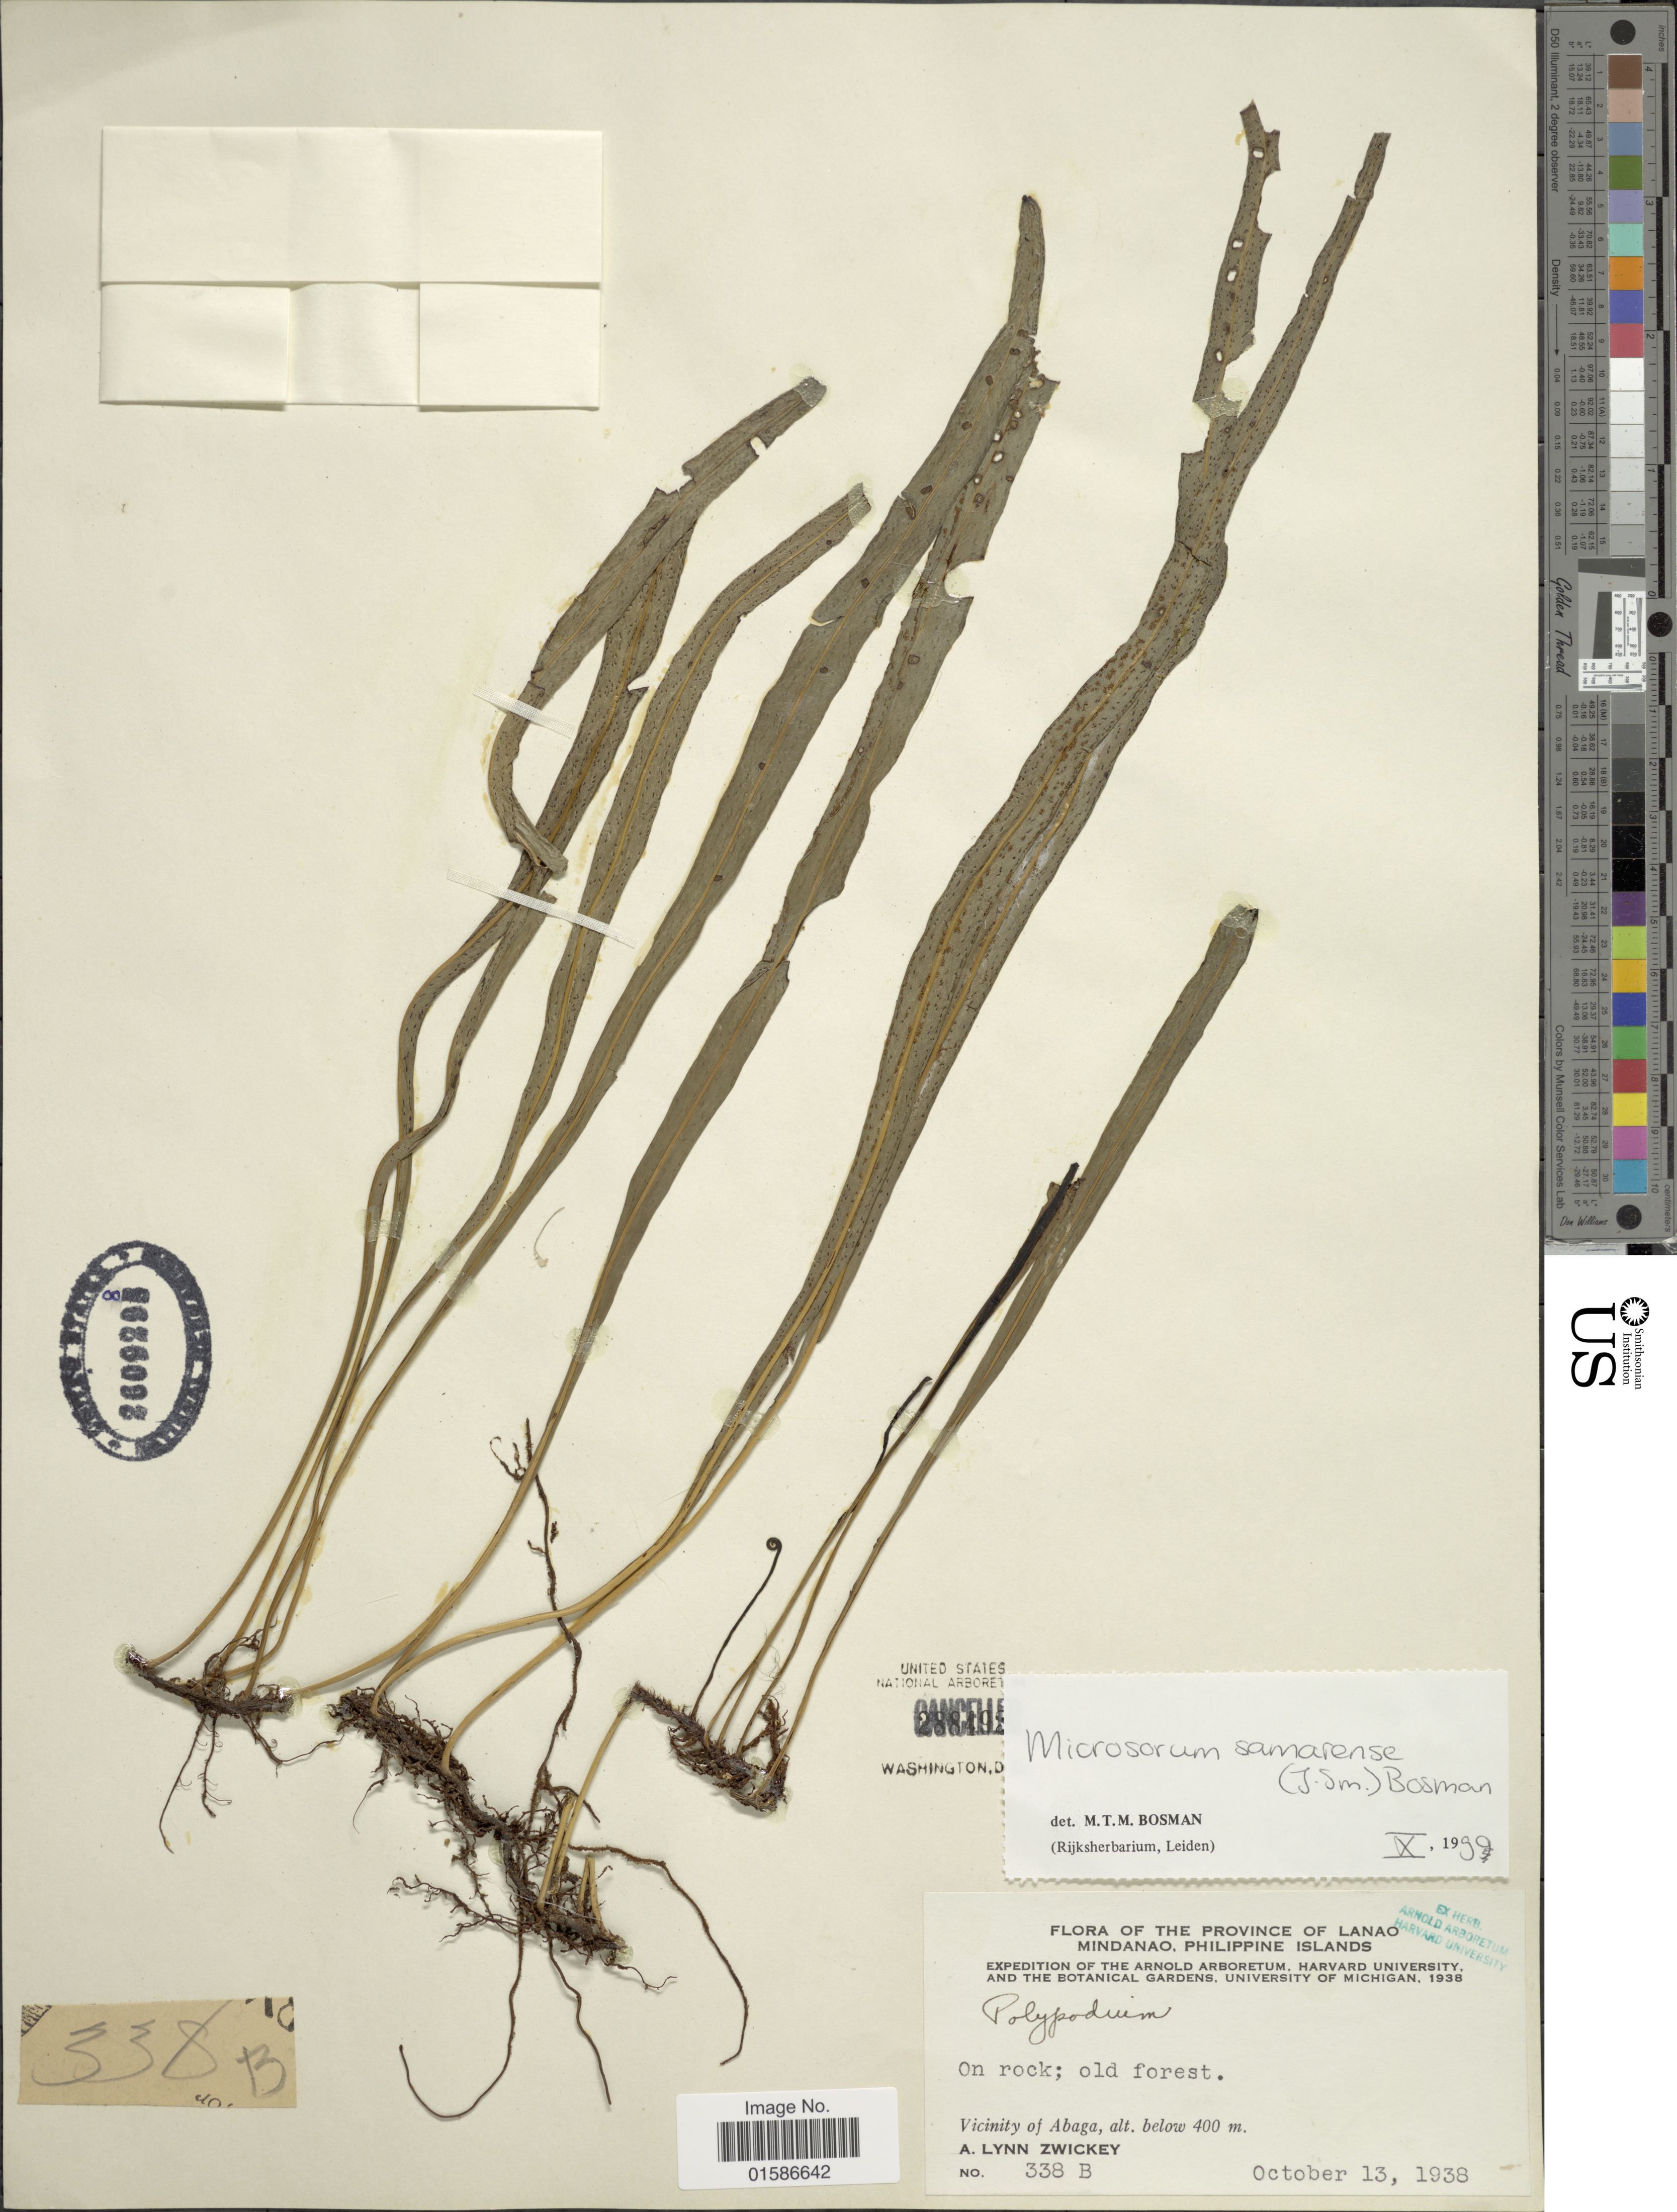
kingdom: Plantae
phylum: Tracheophyta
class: Polypodiopsida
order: Polypodiales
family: Polypodiaceae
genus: Microsorum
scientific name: Microsorum samarense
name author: (J. Sm.) Bosman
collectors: A. Zwickey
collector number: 338 B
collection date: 1938-10-13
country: Philippines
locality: The Province of Lanao, Vicinity of Abaga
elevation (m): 400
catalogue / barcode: US 2609235